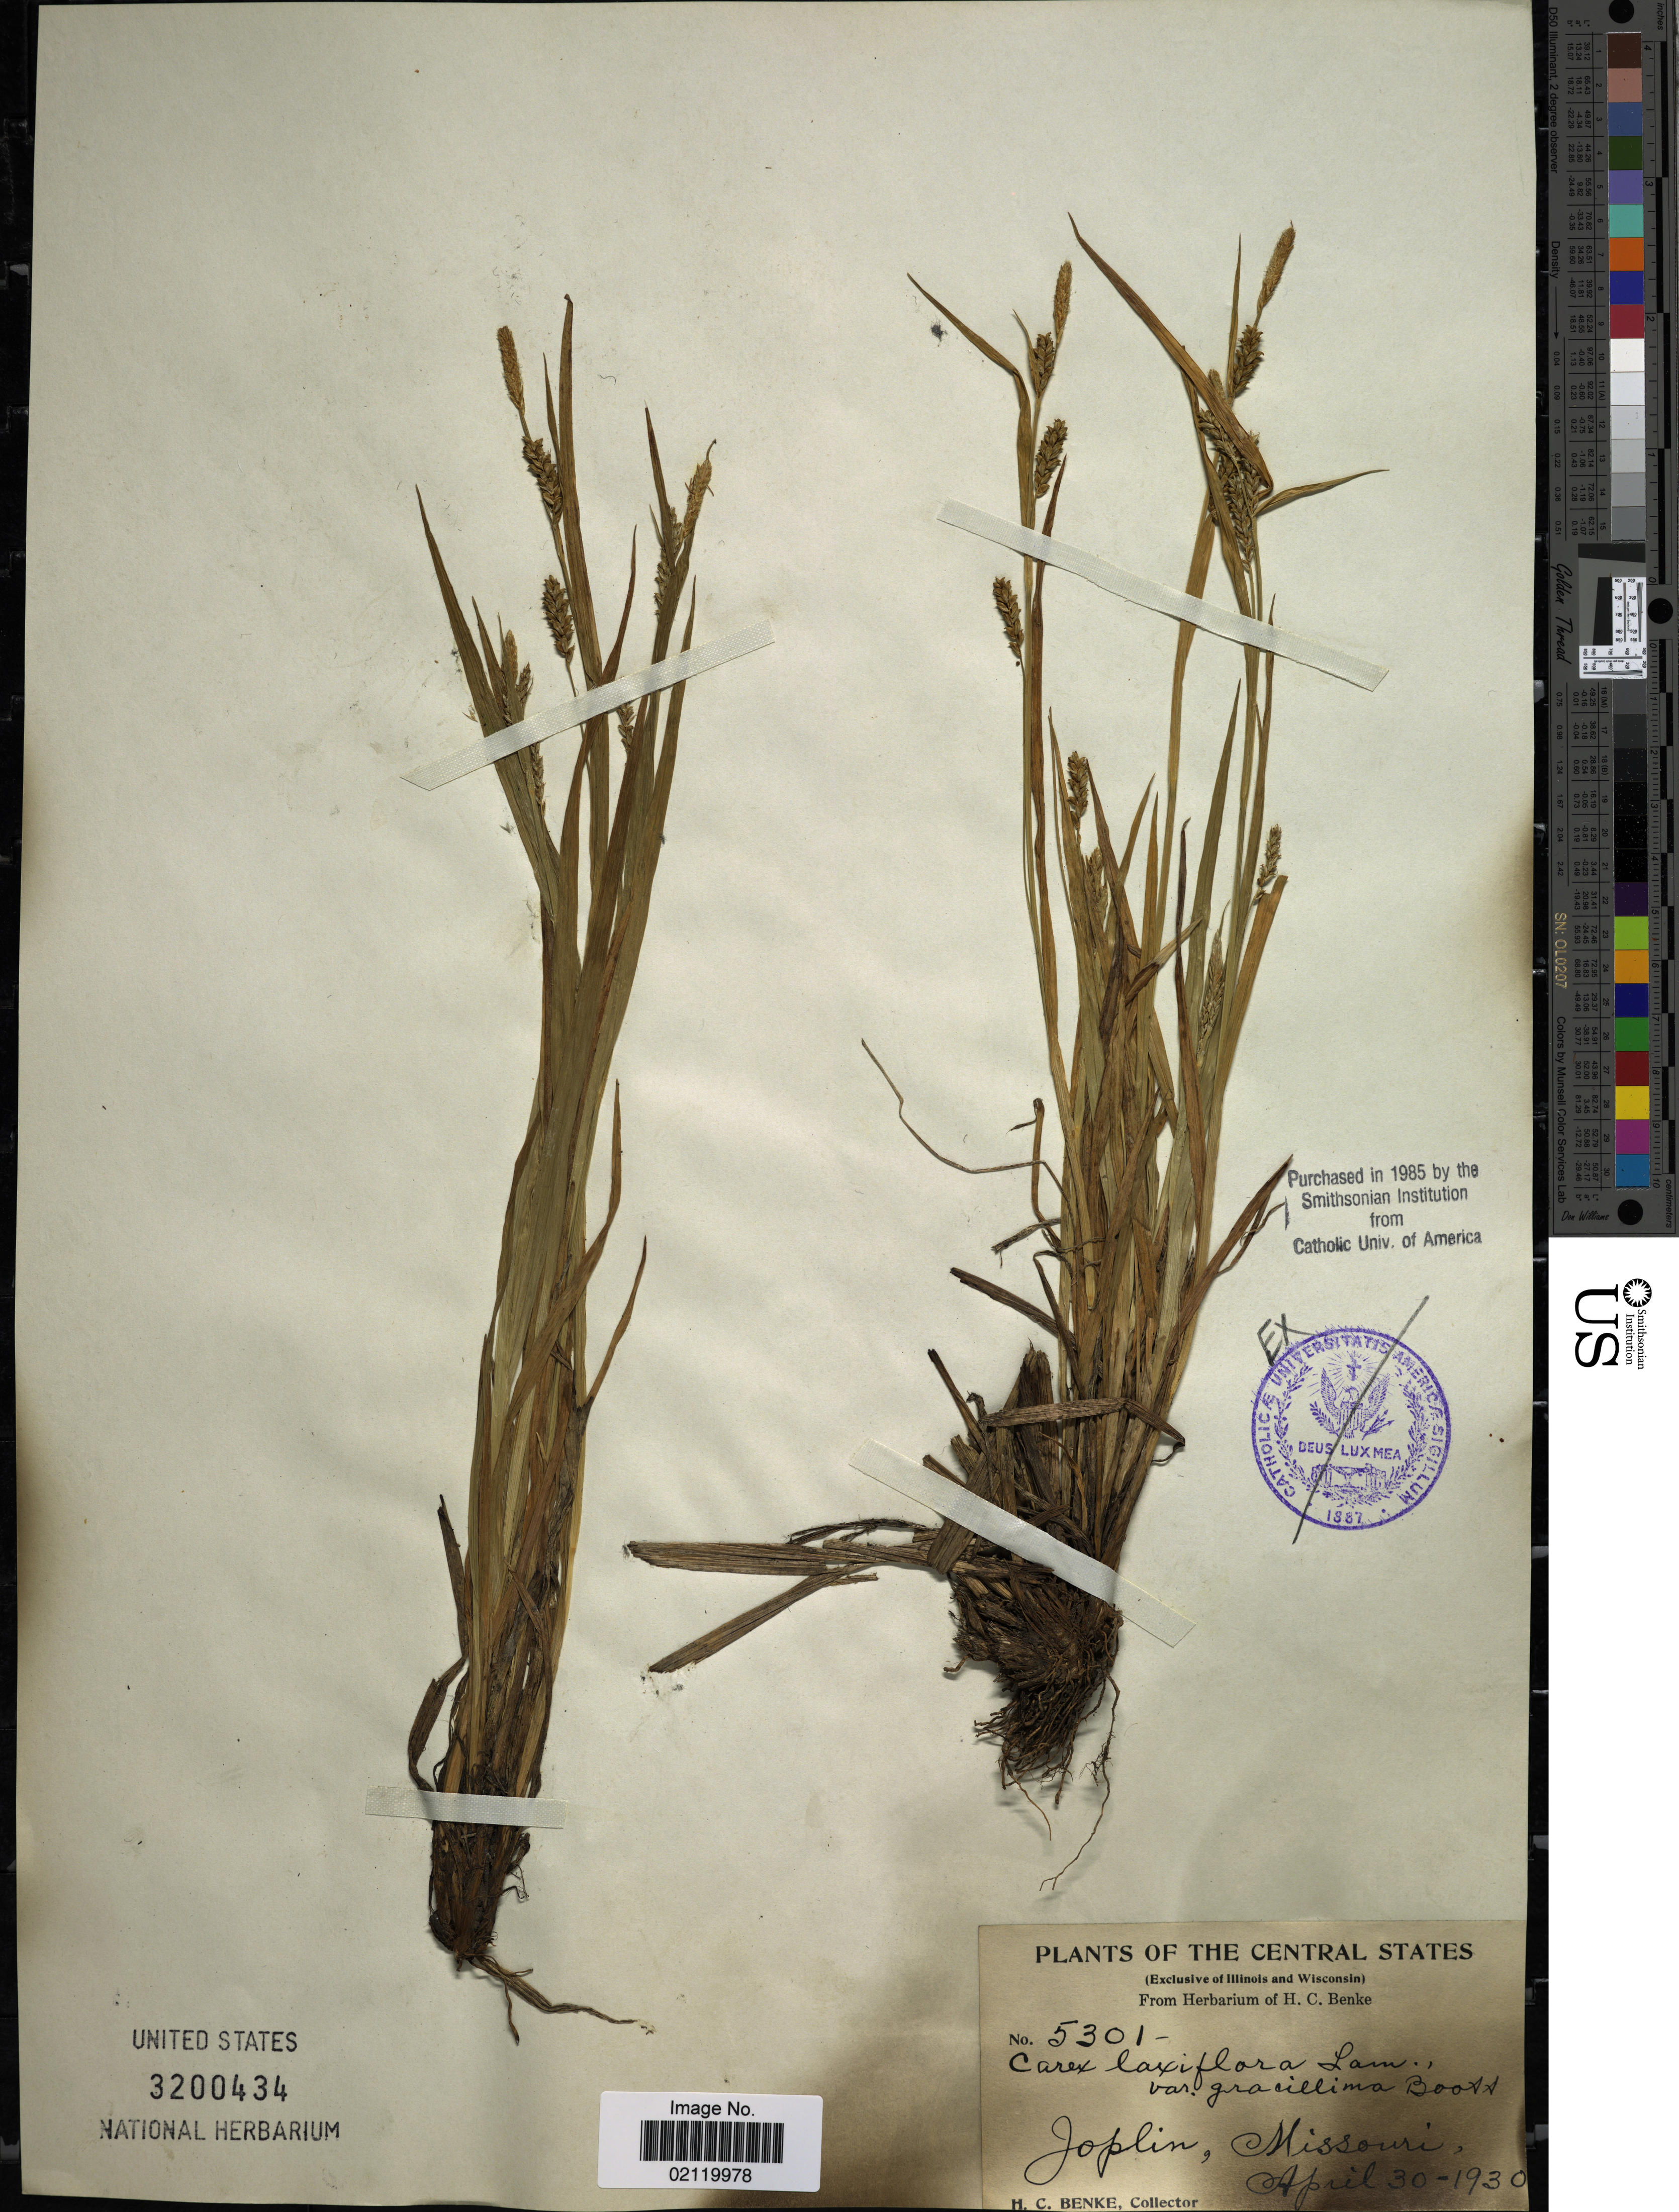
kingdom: Plantae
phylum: Tracheophyta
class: Liliopsida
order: Poales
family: Cyperaceae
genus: Carex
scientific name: Carex laxiflora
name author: Lam.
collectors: H. Benke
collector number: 5301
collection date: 1930-04-30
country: United States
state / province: Missouri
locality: Central States. Joplin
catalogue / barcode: US 3200434